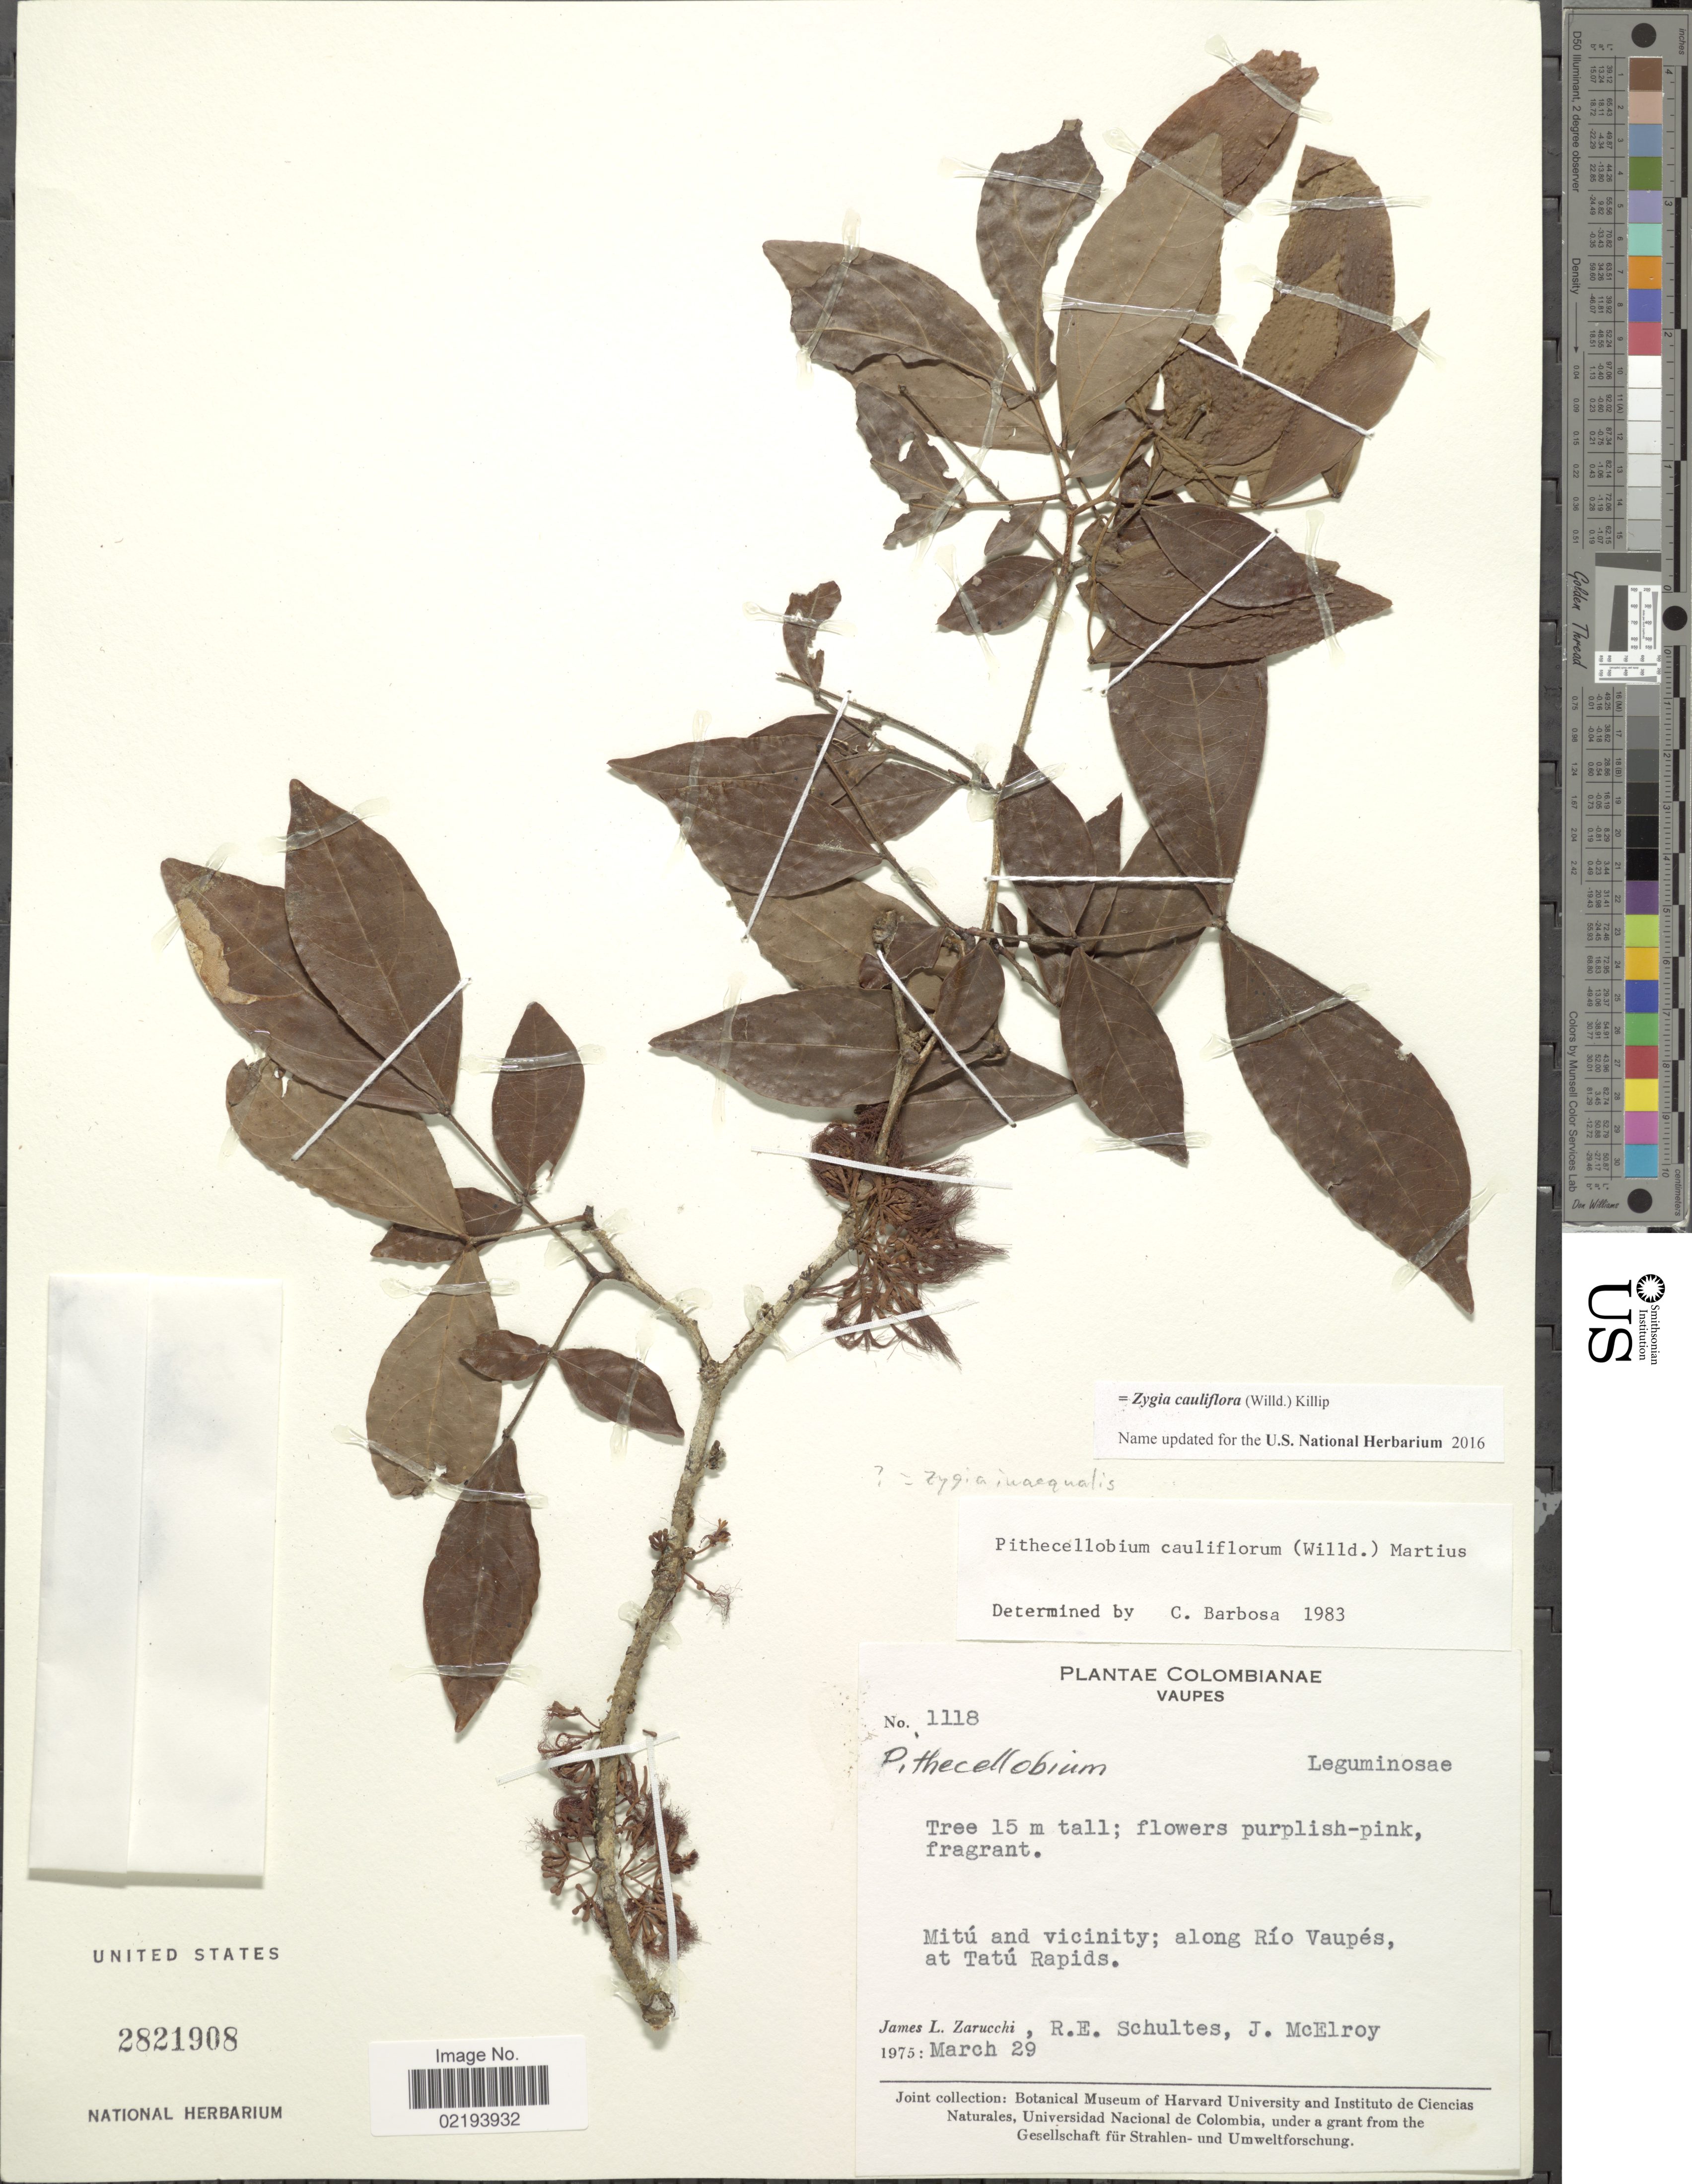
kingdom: Plantae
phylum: Tracheophyta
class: Magnoliopsida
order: Fabales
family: Fabaceae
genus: Zygia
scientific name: Zygia cauliflora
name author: (Willd.) Killip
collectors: J. L. Zarucchi, R. E. Schultes & J. B. McElroy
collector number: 1118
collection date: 1975-03-29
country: Colombia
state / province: Vaupés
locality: Mitú and vicinity; along Río Vaupés, at Tatú Rapids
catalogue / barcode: US 2821908